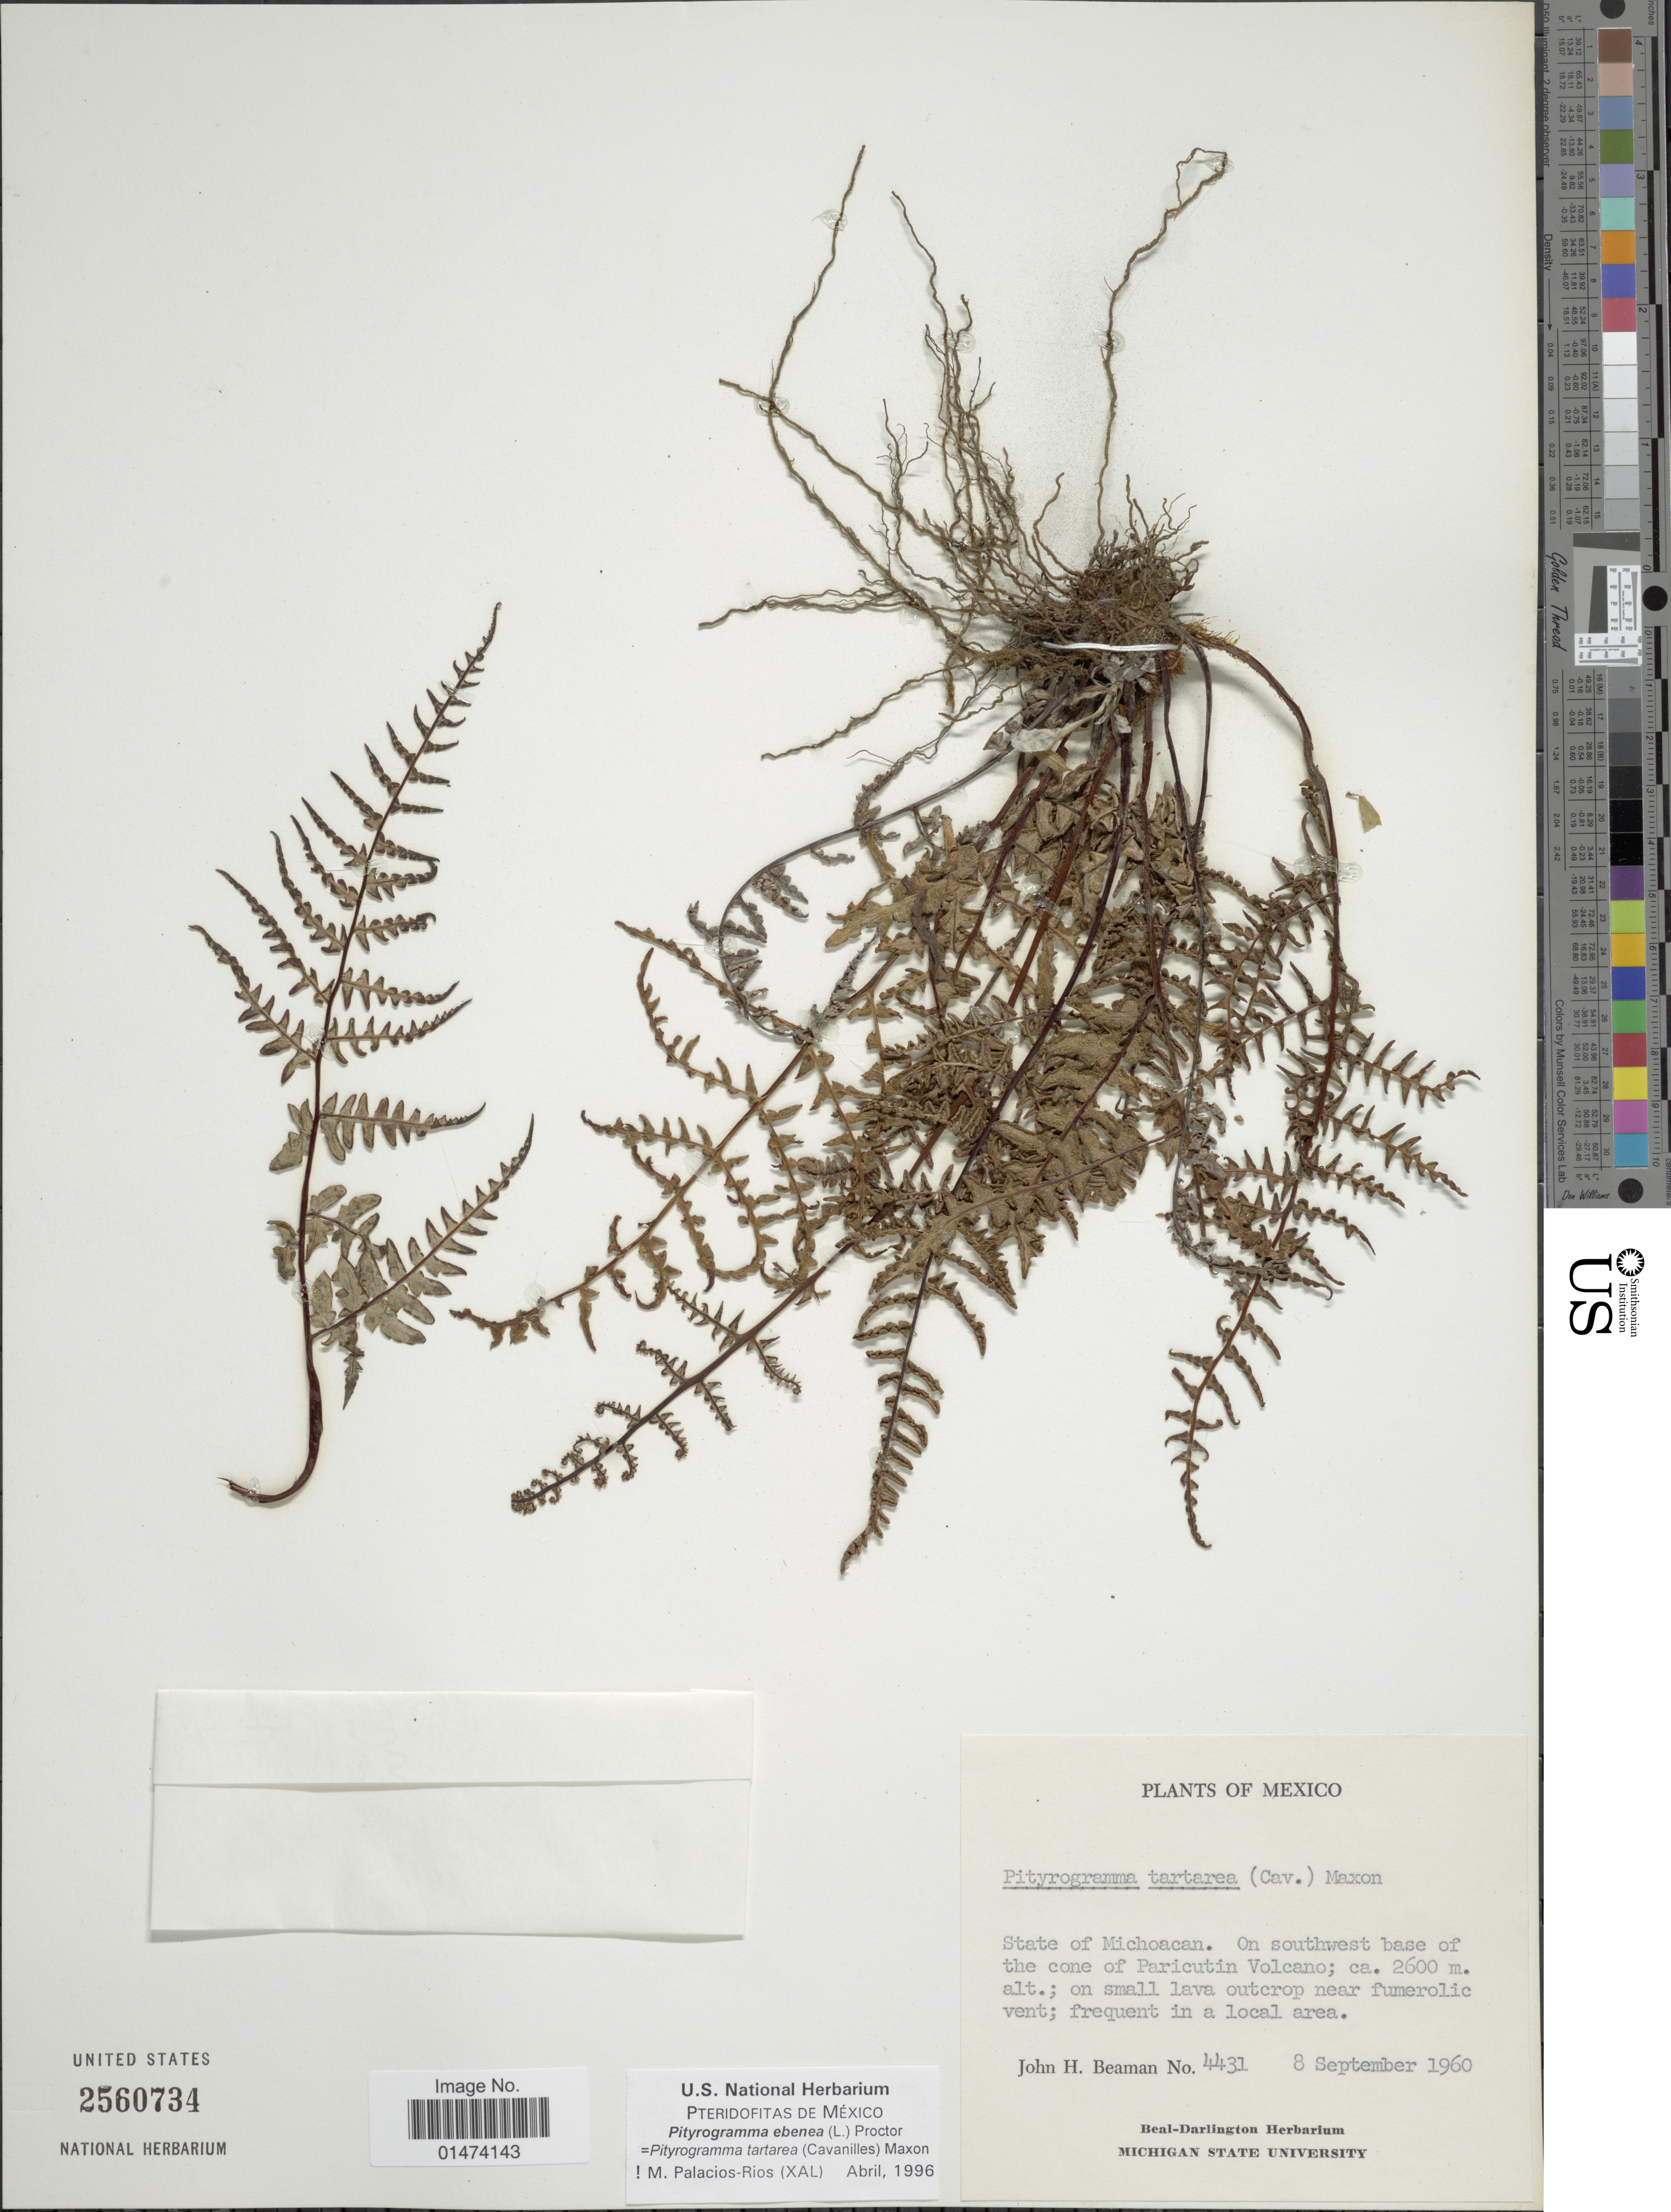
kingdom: Plantae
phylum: Tracheophyta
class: Polypodiopsida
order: Polypodiales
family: Pteridaceae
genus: Pityrogramma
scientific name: Pityrogramma tartarea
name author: (Cav.) Maxon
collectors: J. H. Beaman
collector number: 4431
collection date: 1960-09-08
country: Mexico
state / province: Michoacán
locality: On southwest base of the cone of Paricutin Volcano; on small lava outcrop near fumerolic vent; frequent in a local area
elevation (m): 2600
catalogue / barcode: US 2560734